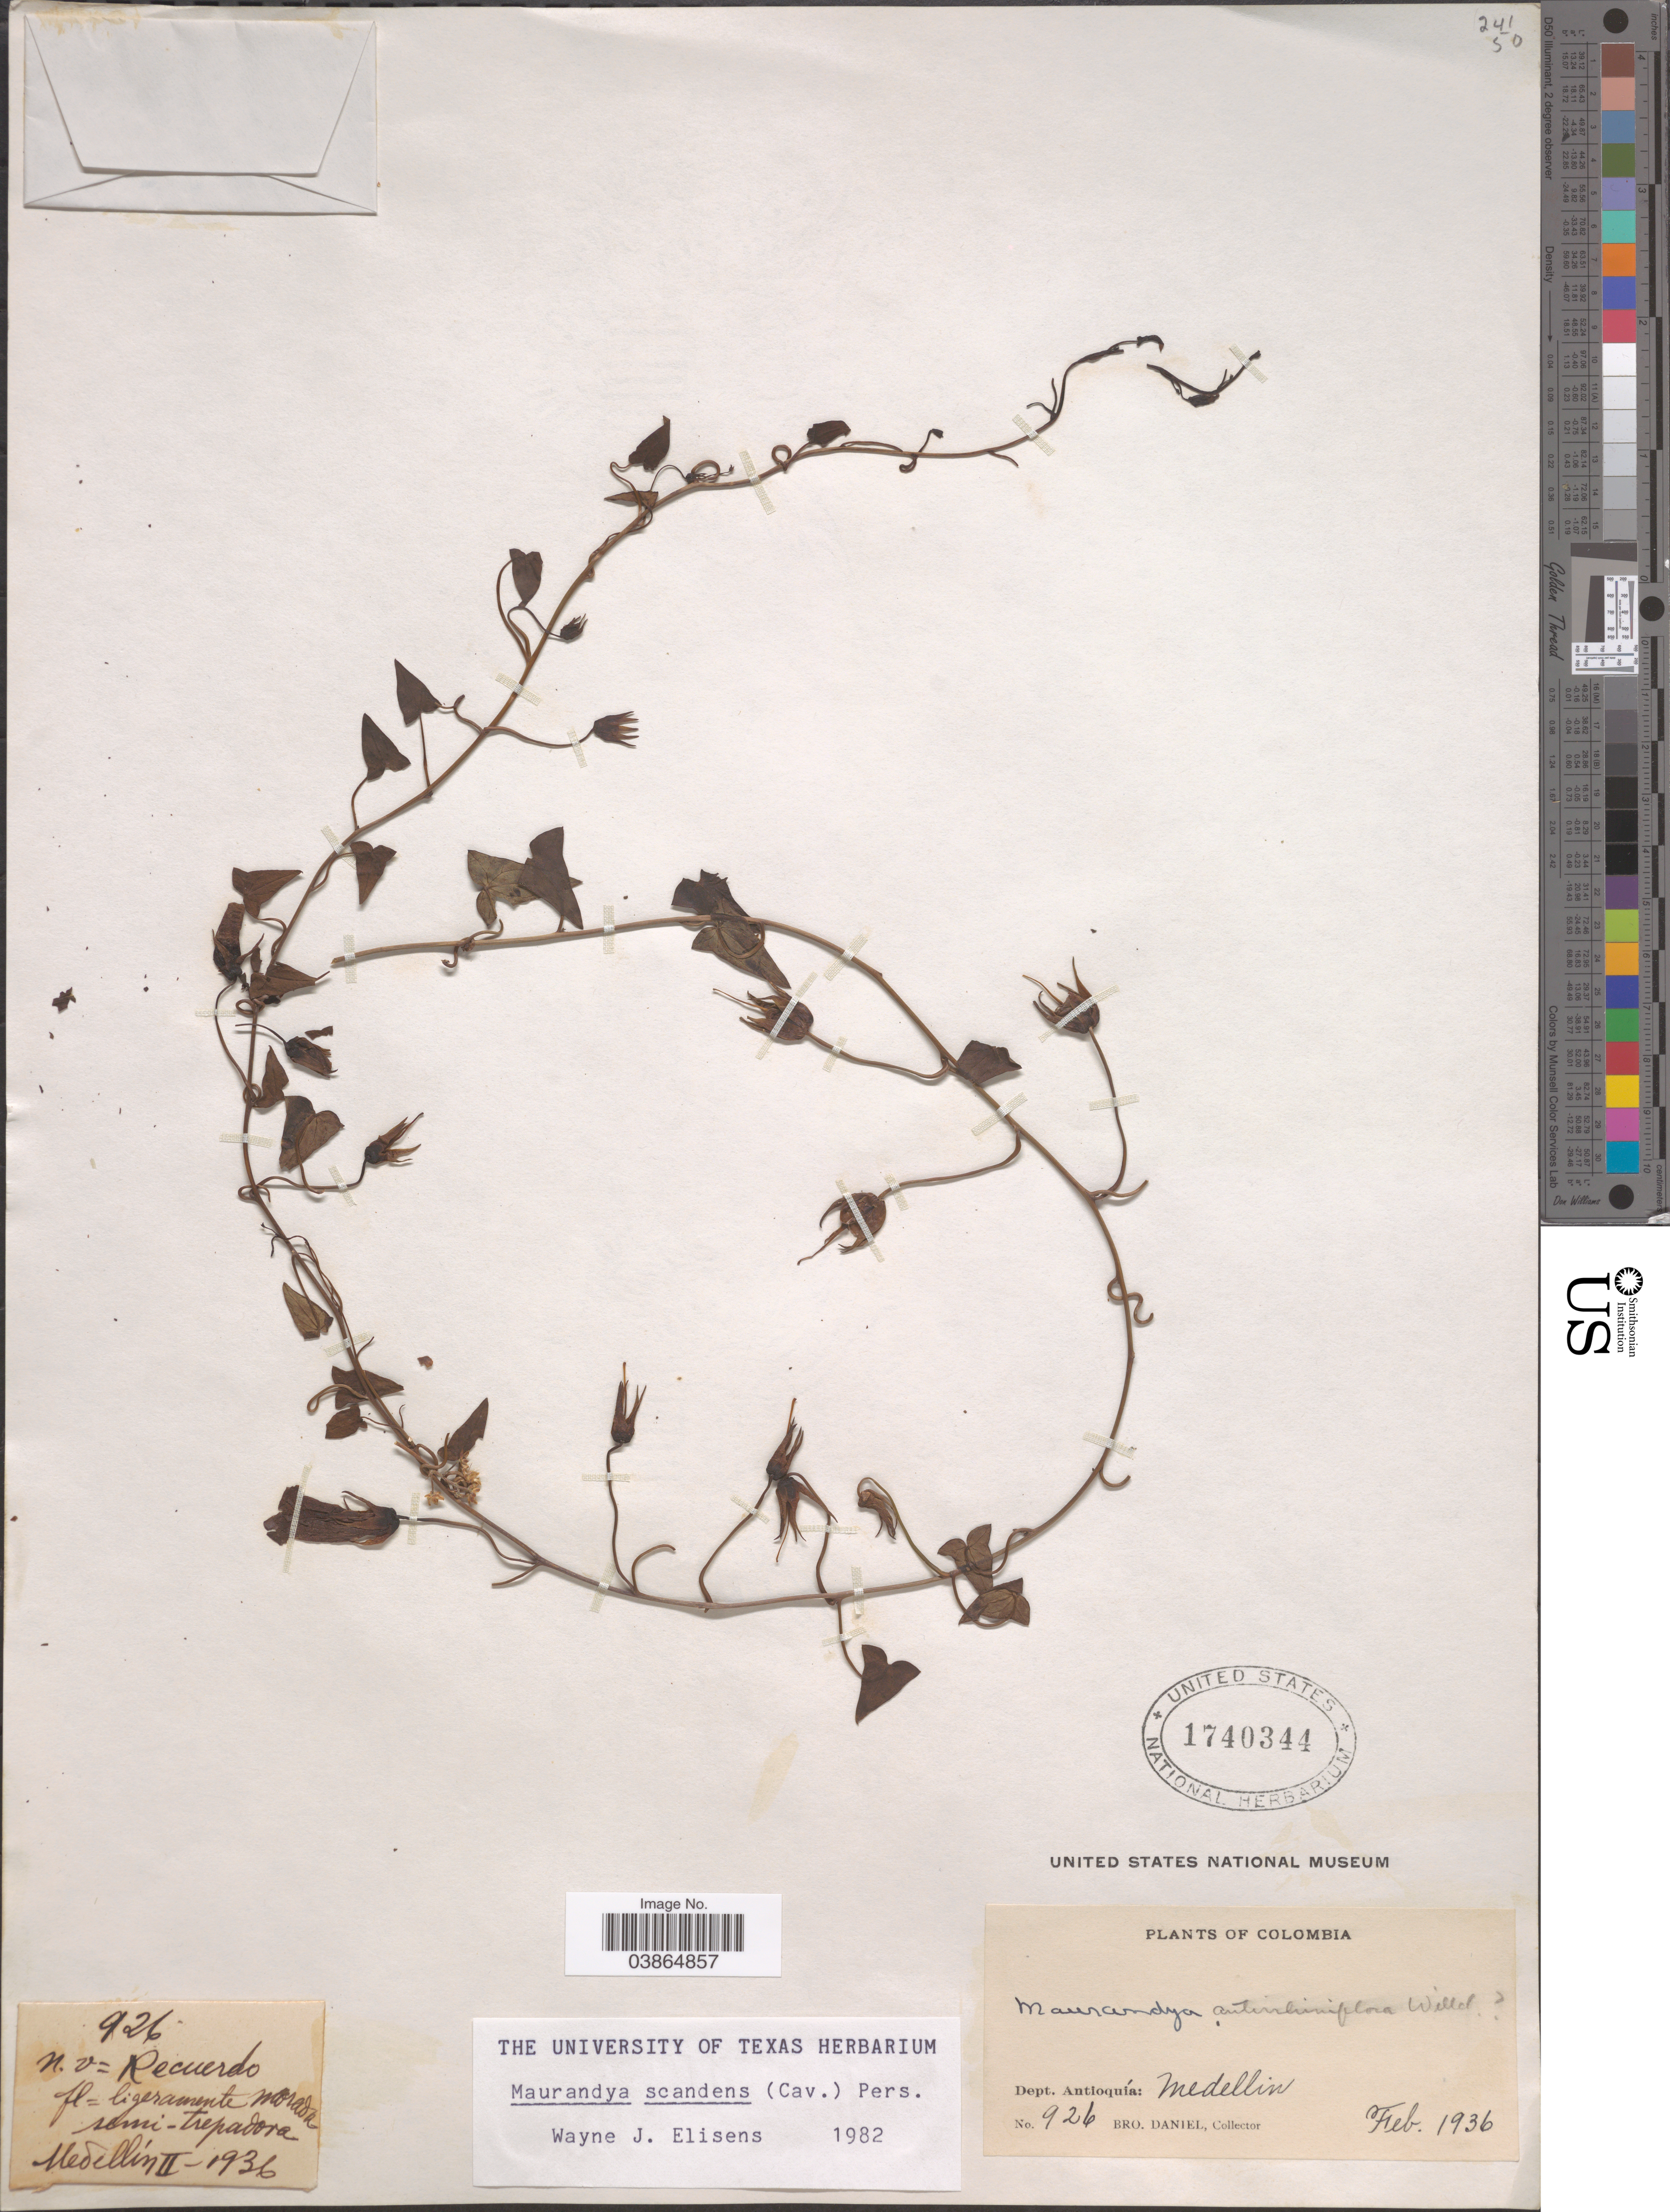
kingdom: Plantae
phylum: Tracheophyta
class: Magnoliopsida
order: Lamiales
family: Plantaginaceae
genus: Maurandya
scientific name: Maurandya scandens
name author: (Cav.) Pers.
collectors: Bro. Daniel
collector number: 926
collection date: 1936-02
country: Colombia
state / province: Antioquia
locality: Dept. Antioquía: Medellin.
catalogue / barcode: US 1740344